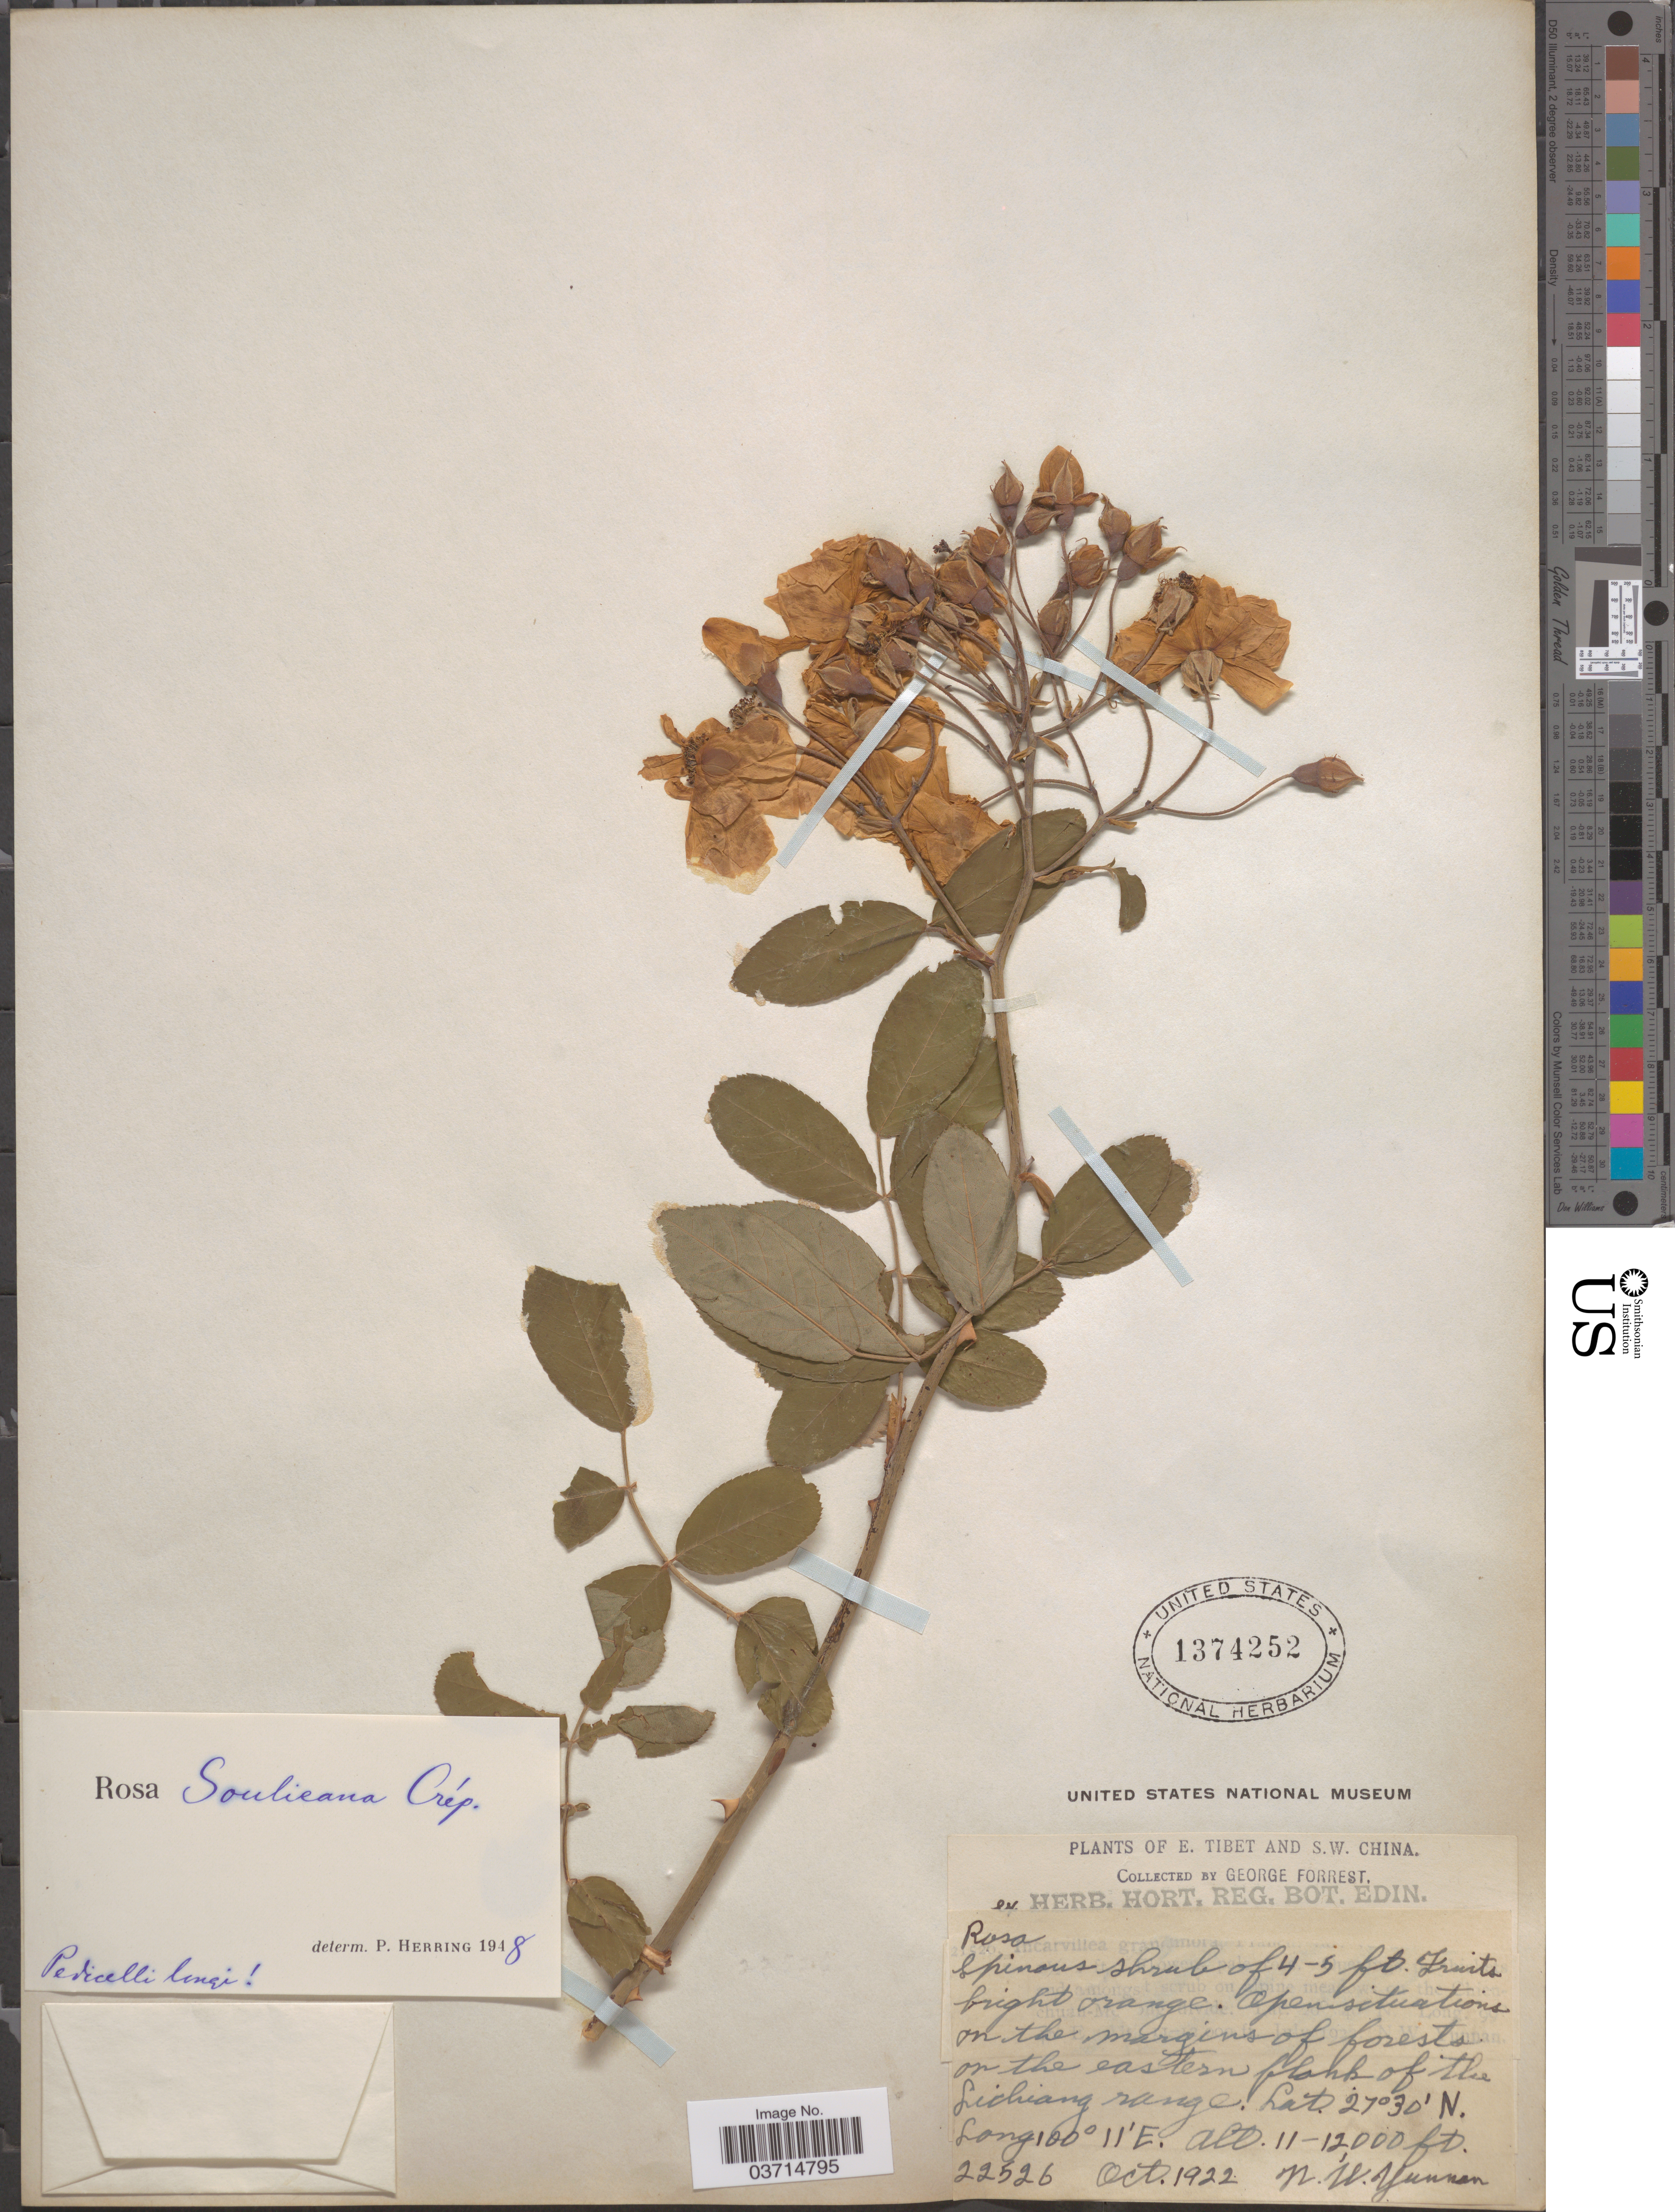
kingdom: Plantae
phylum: Tracheophyta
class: Magnoliopsida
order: Rosales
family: Rosaceae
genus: Rosa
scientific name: Rosa soulieana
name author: Crép.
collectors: G. Forrest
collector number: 22526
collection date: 1922-10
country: China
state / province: Yunnan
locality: S.W. China. On the eastern flank of the Lichiang range. N.W. Yunnan.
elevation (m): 3353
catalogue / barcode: US 1374252